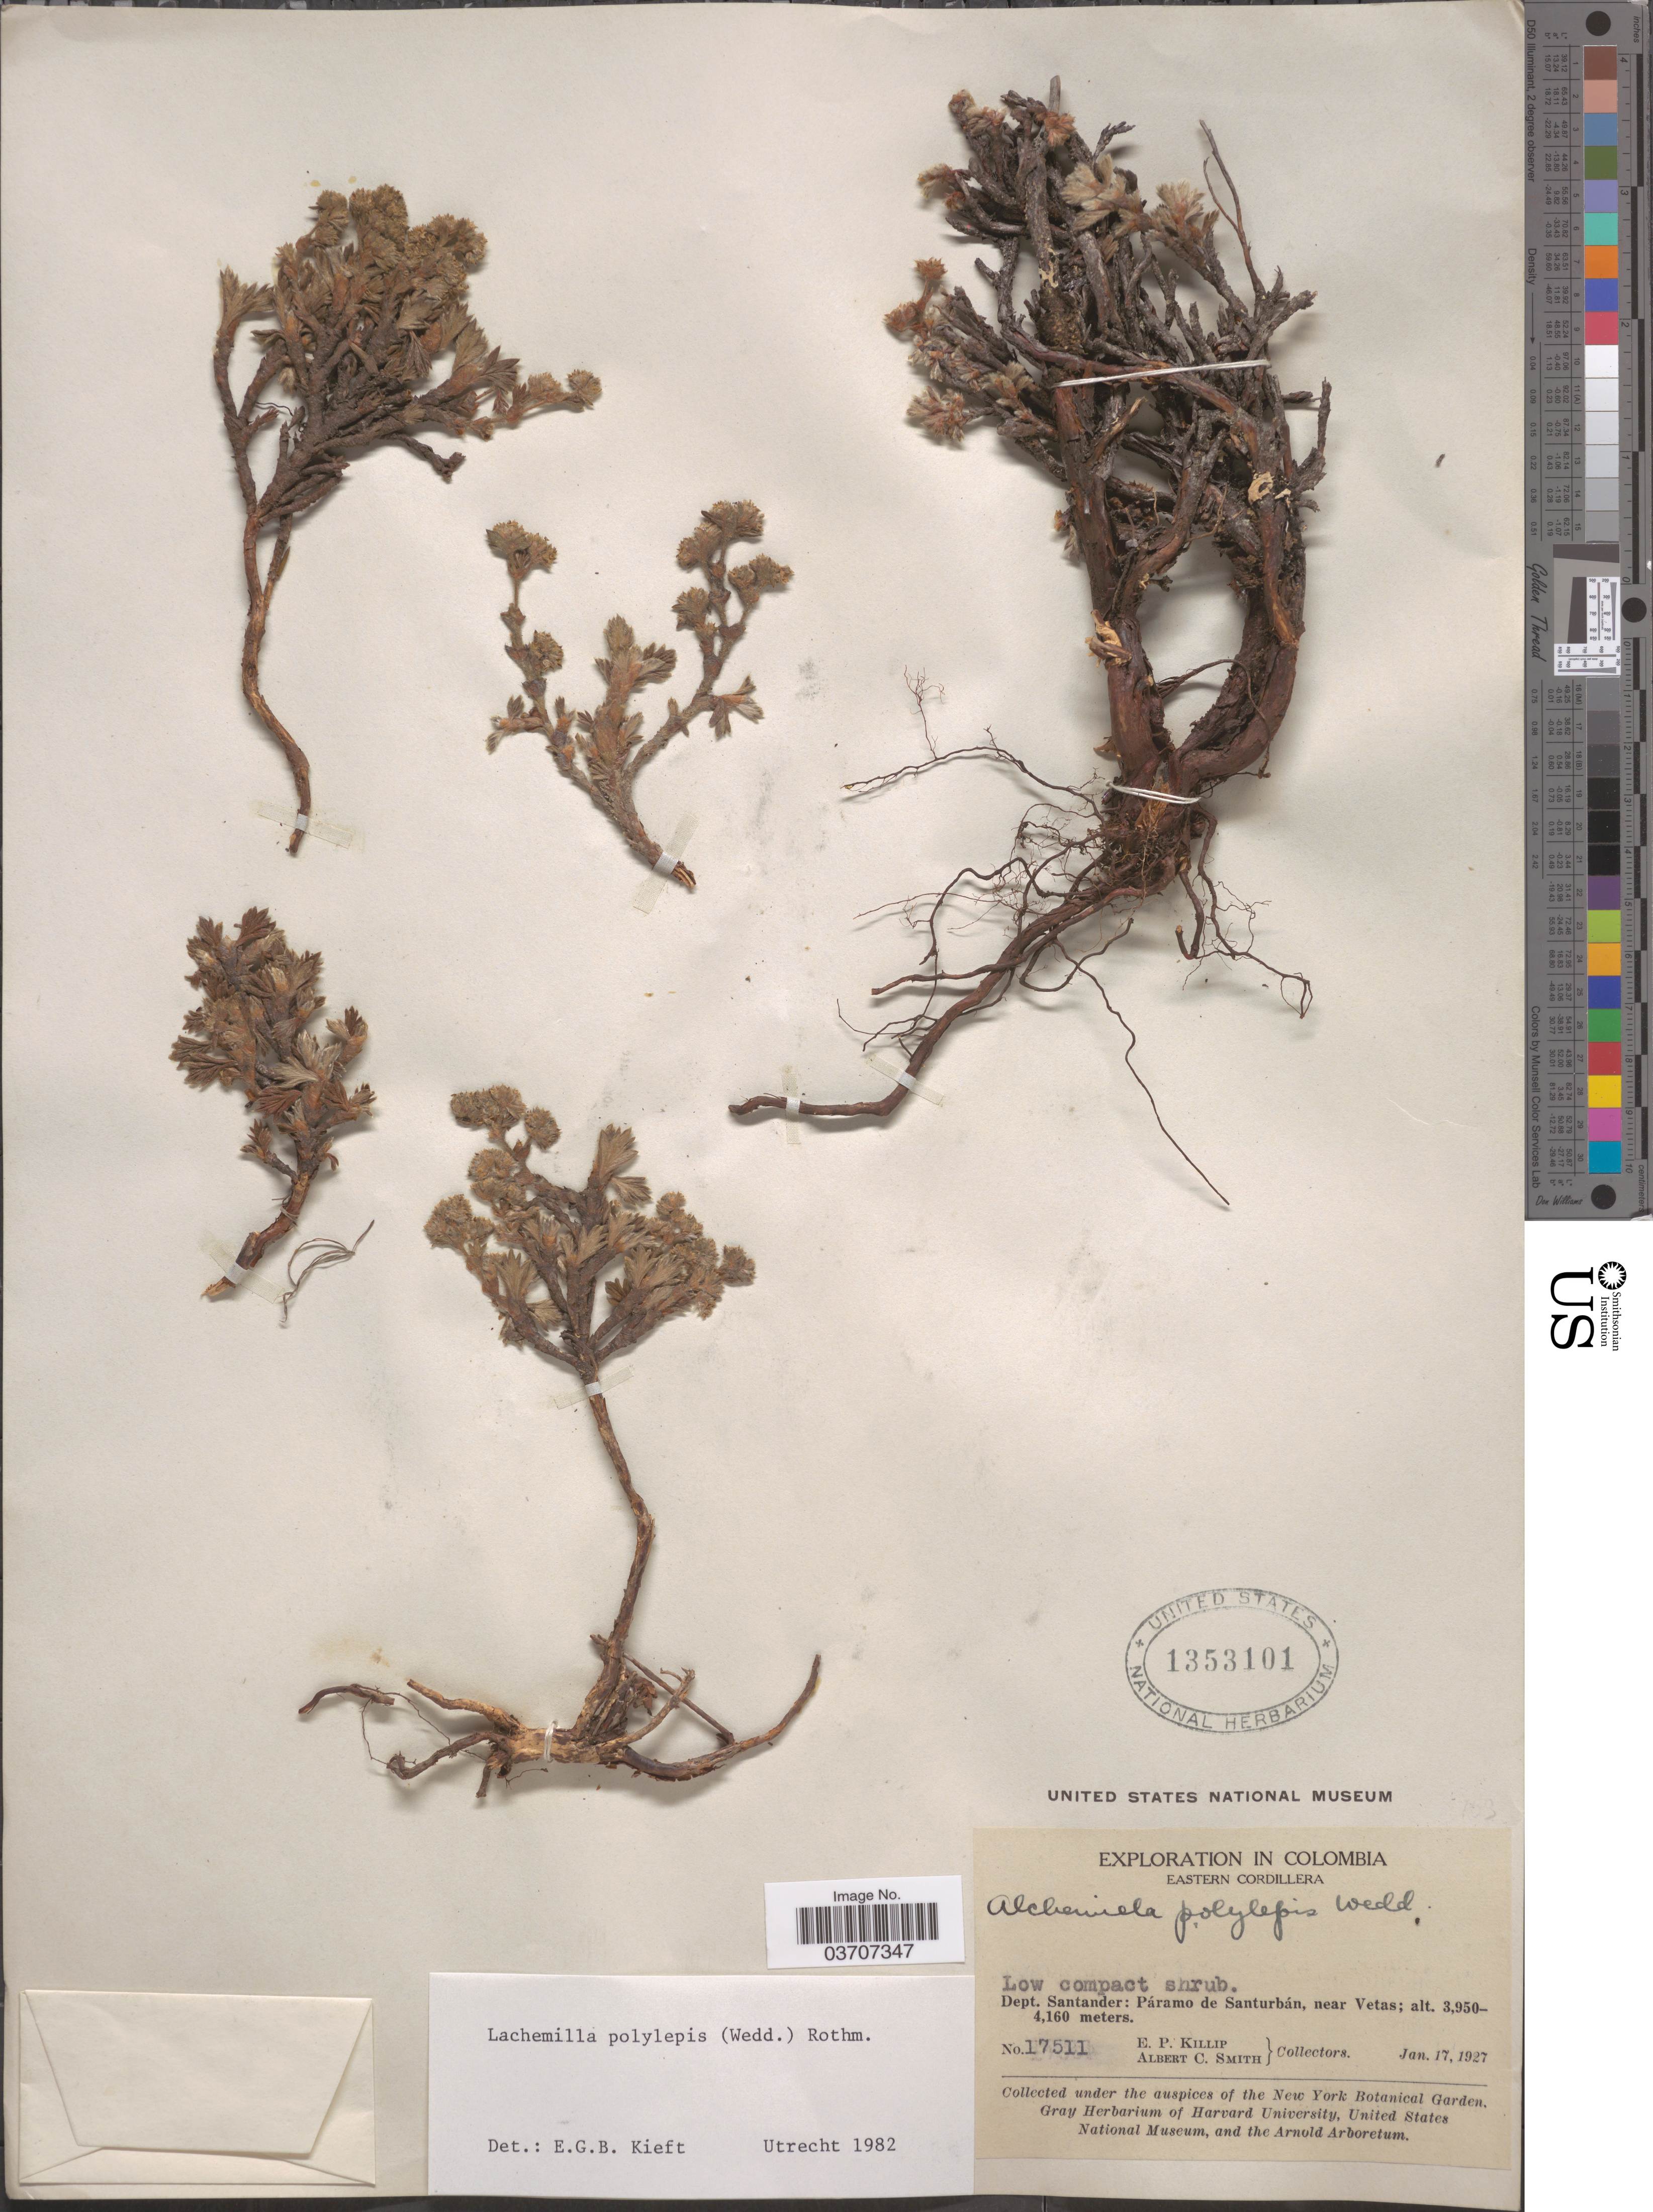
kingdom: Plantae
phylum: Tracheophyta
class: Magnoliopsida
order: Rosales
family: Rosaceae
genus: Lachemilla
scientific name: Lachemilla polylepis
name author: (Wedd.) Rothm.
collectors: E. P. Killip & A. C. Smith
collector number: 17511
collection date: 1927-01-17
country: Colombia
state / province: Santander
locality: Eastern Cordillera. Dept. Santander: Páramo de Santurbán, near Vetas.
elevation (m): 3950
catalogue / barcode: US 1353101